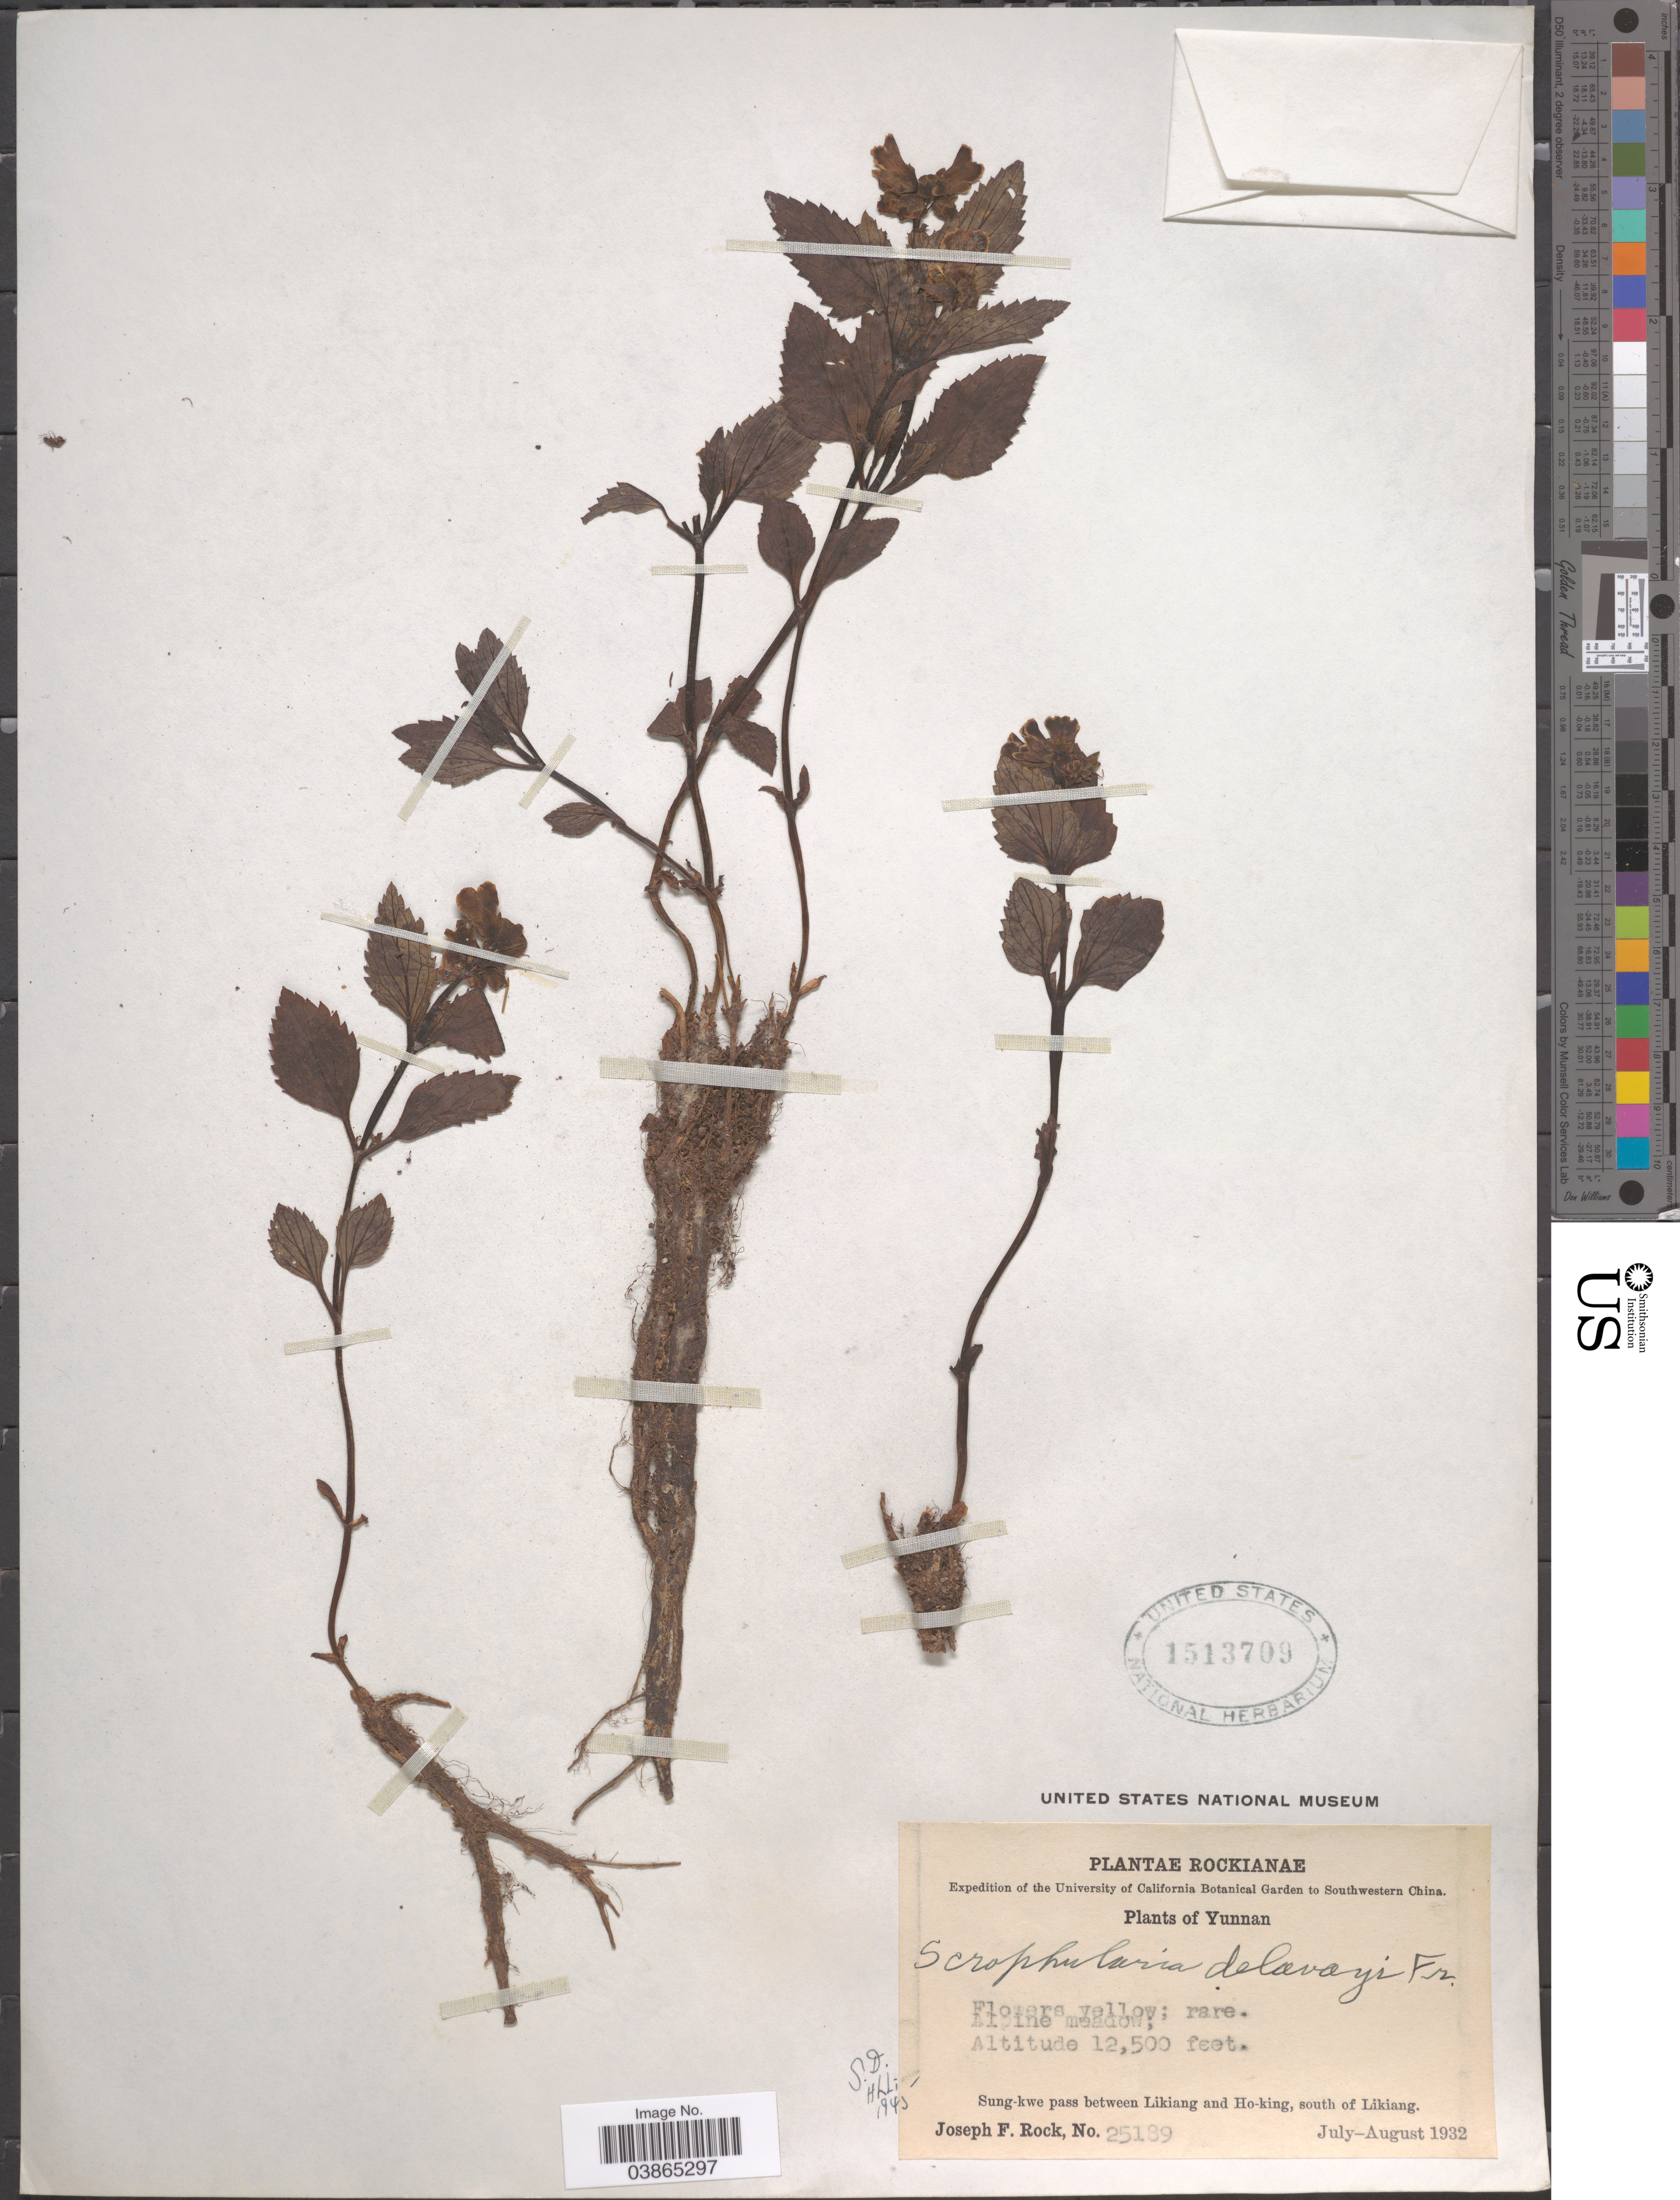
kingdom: Plantae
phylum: Tracheophyta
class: Magnoliopsida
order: Lamiales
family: Scrophulariaceae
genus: Scrophularia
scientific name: Scrophularia delavayi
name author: Franch.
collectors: J. F. Rock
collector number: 25189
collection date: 1932-07/1932-08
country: China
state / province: Yunnan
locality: Southwestern China. Sung-kwe pass between Likiang and Ho-king, south of Likiang.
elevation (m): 3810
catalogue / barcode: US 1513709